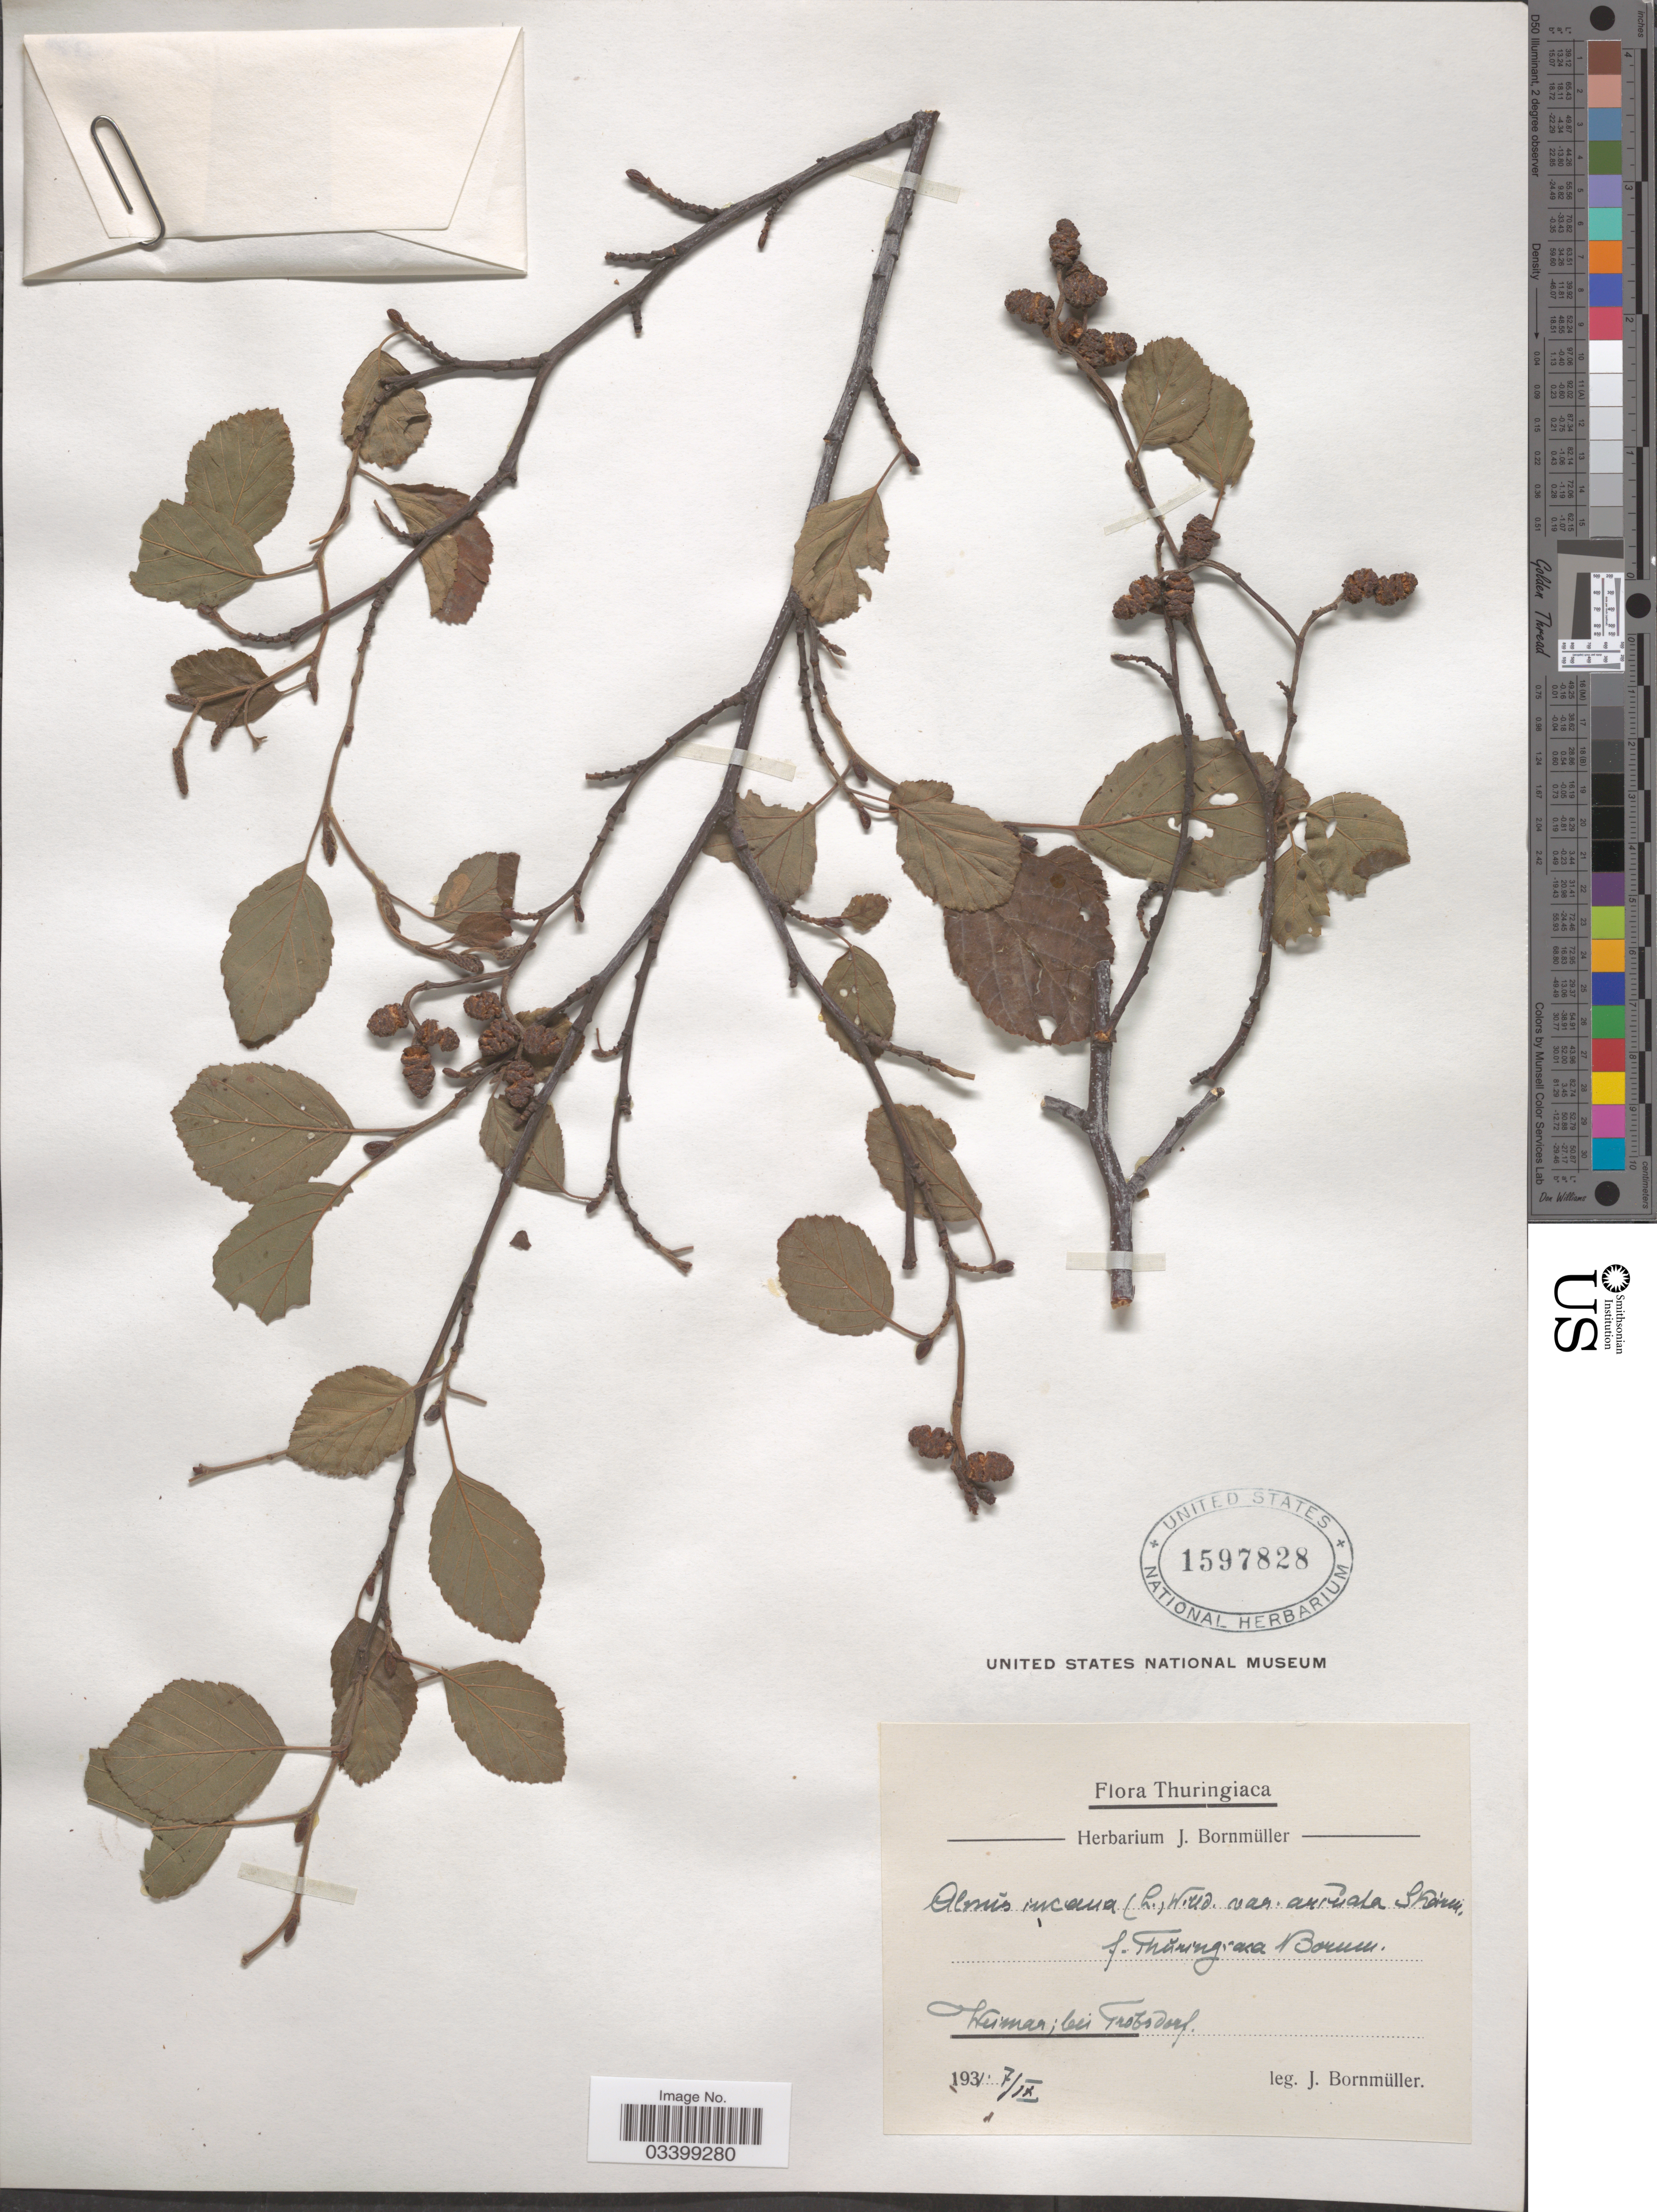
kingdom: Plantae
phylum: Tracheophyta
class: Magnoliopsida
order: Fagales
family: Betulaceae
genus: Alnus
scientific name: Alnus incana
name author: (L.) Moench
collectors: J. Bornmüller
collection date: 1931-09-07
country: Germany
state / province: Thuringia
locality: Thuringiaca. Weimar; bei Trobsdorf.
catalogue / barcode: US 1597828